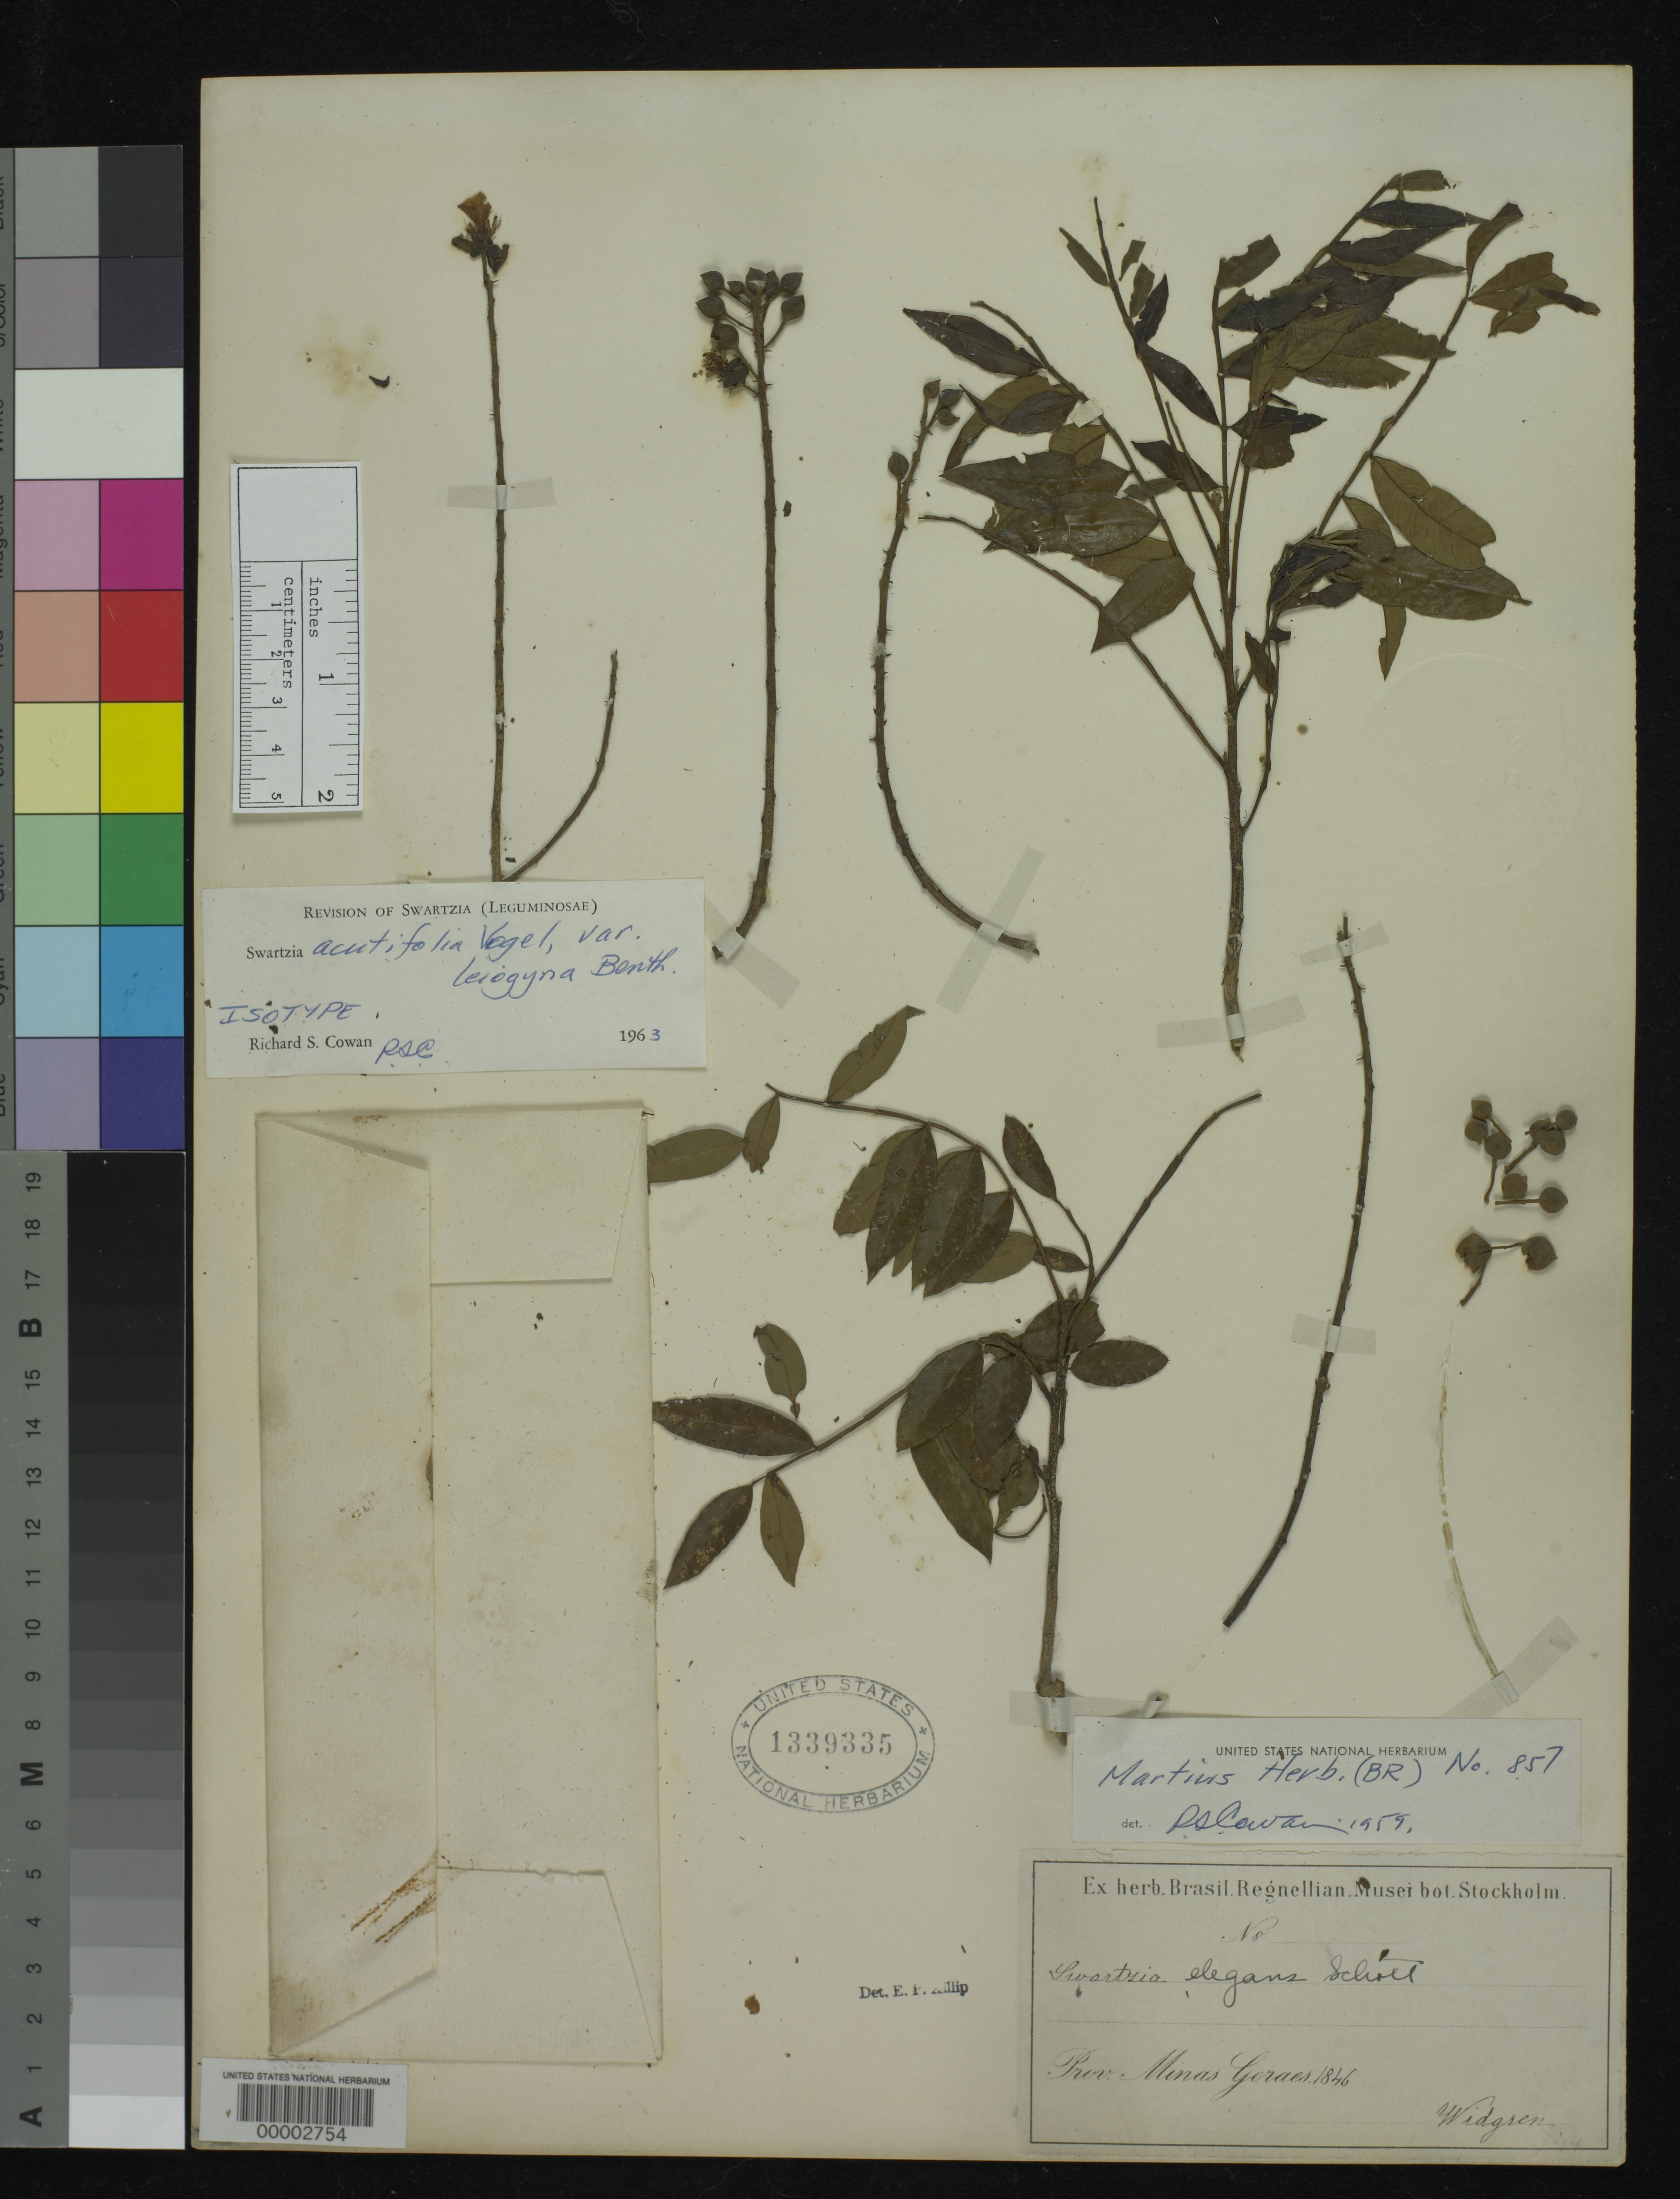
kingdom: Plantae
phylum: Tracheophyta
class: Magnoliopsida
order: Fabales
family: Fabaceae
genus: Swartzia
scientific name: Swartzia acutifolia var. leiogyna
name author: Benth. in Mart.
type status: Isotype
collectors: J. Widgren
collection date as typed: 1846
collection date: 1846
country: Brazil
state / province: Minas Gerais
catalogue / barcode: US 1339335